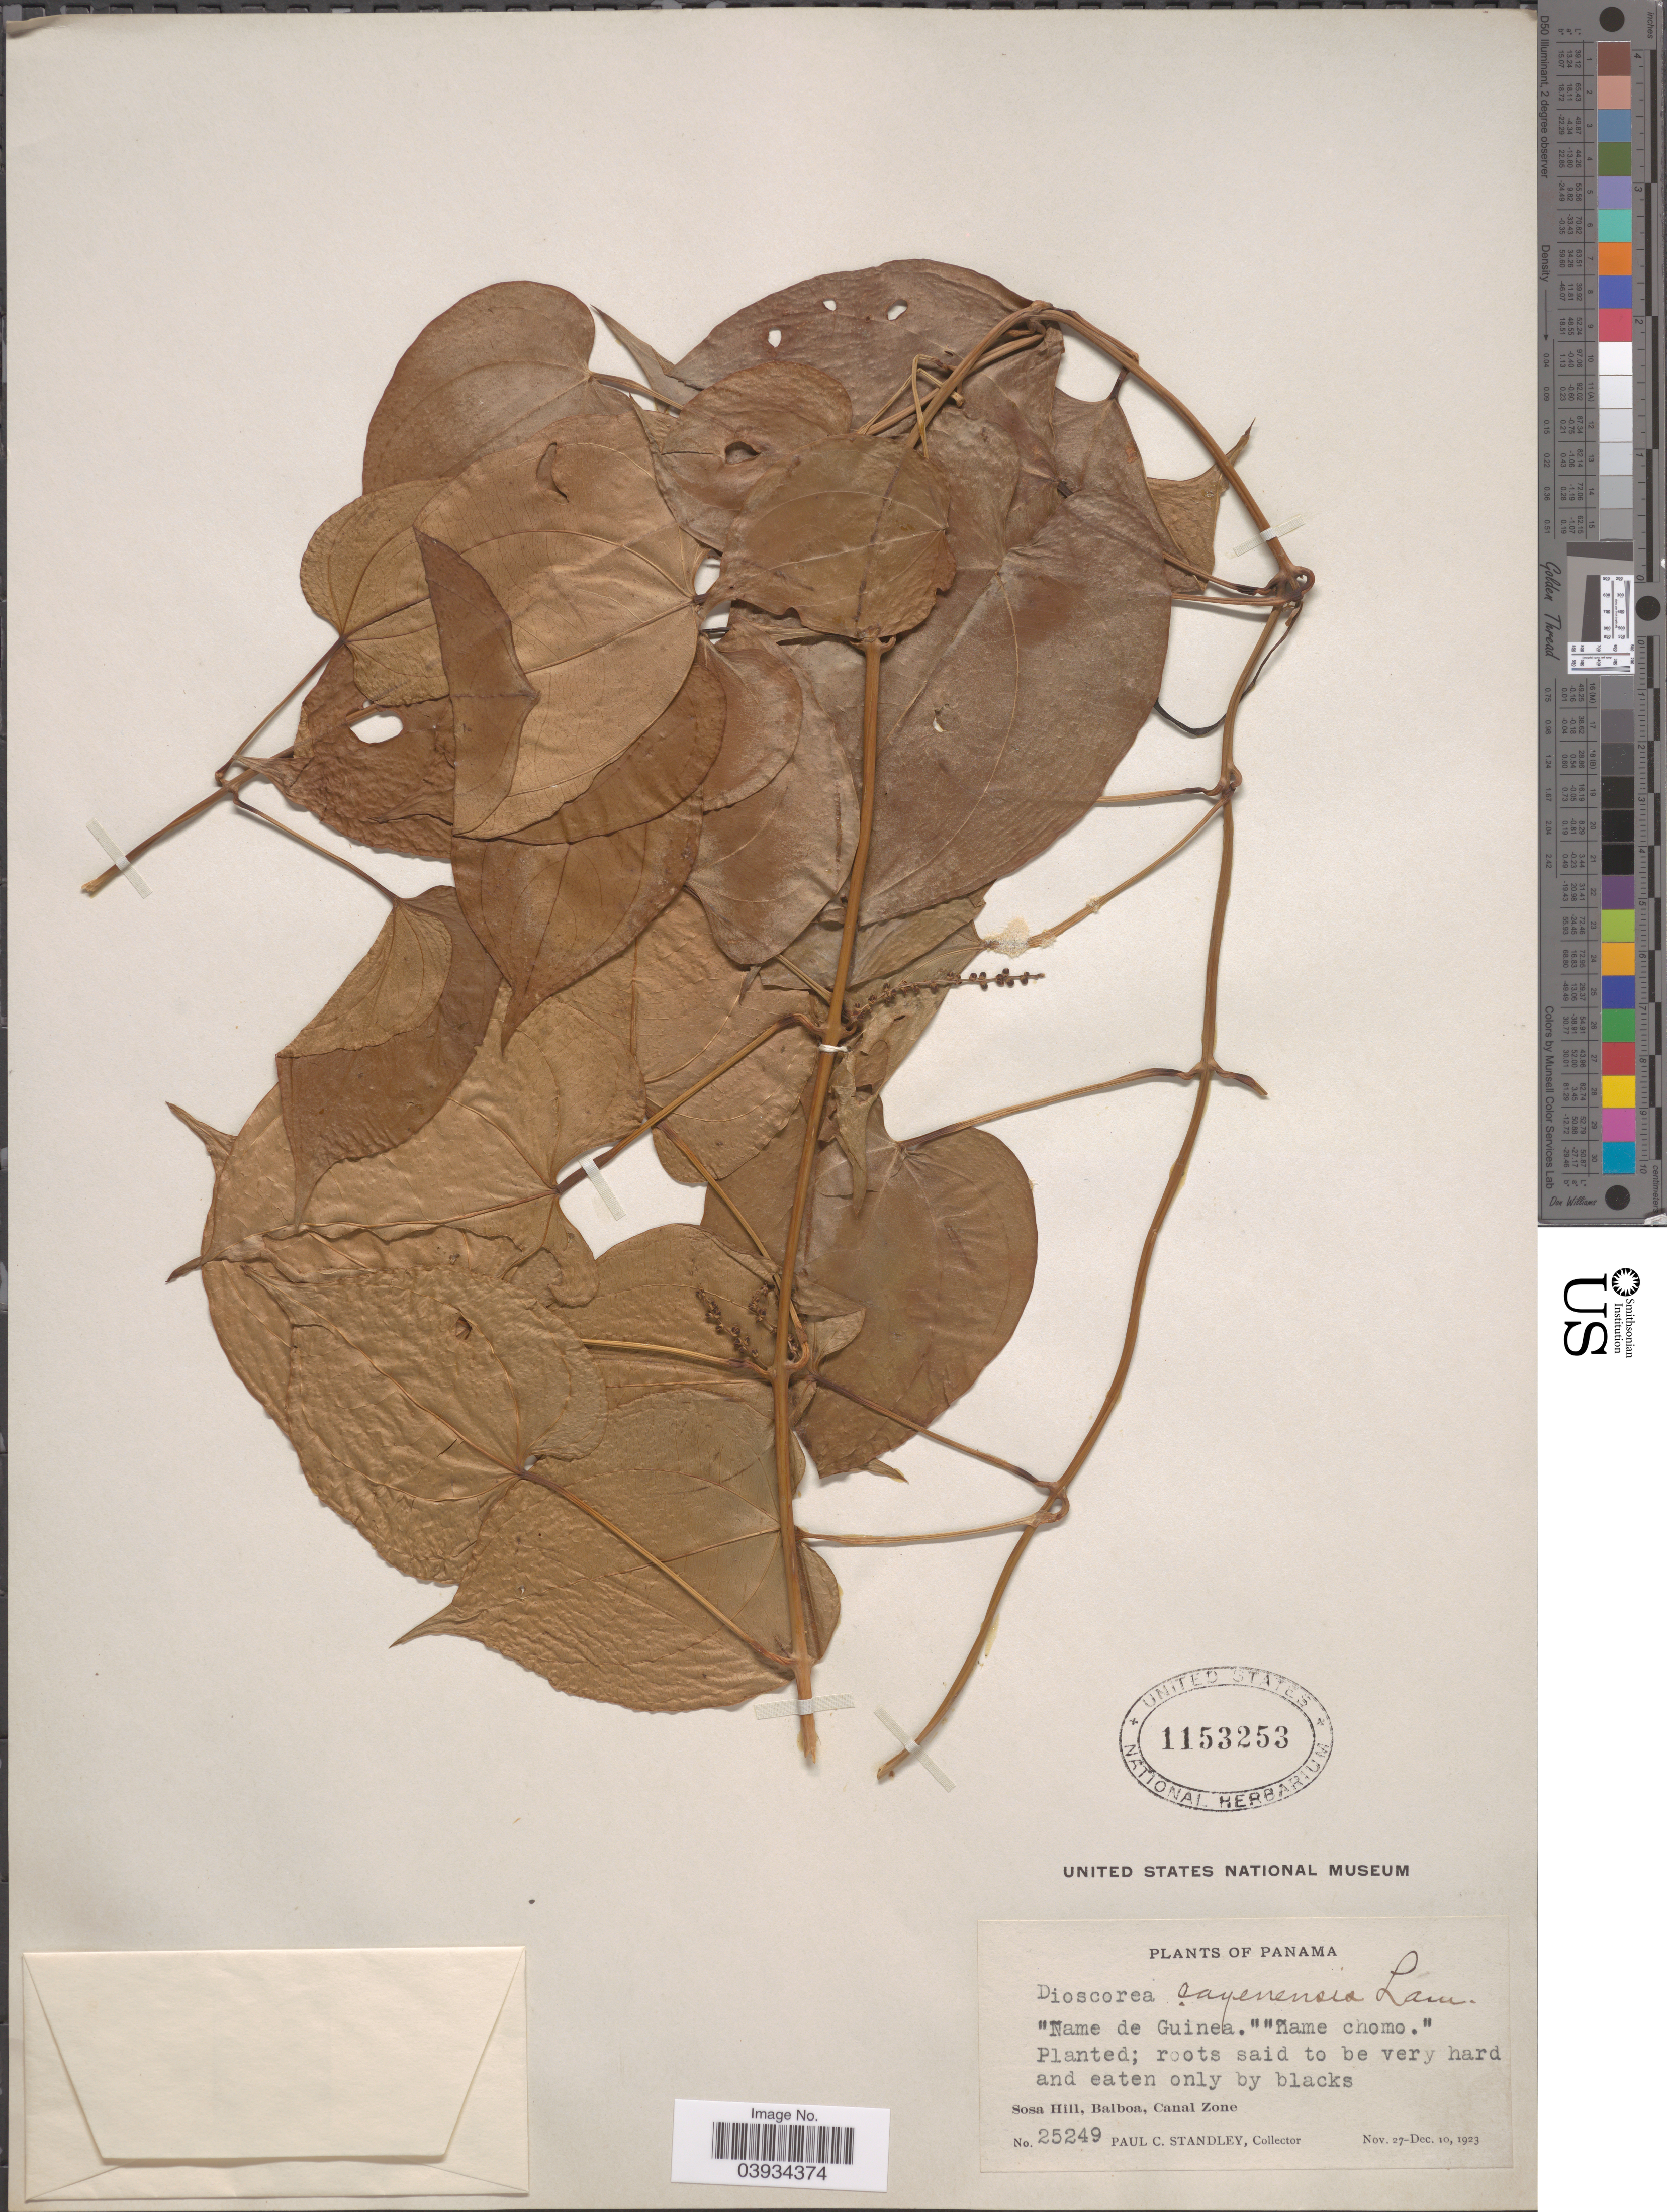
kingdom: Plantae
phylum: Tracheophyta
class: Liliopsida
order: Dioscoreales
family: Dioscoreaceae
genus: Dioscorea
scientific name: Dioscorea cayenensis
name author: Lam.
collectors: P. C. Standley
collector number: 25249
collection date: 1923-11-27/1923-12-10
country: Panama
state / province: Colón / Panamá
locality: Sosa Hill, Balboa, Canal Zone.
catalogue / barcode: US 1153253